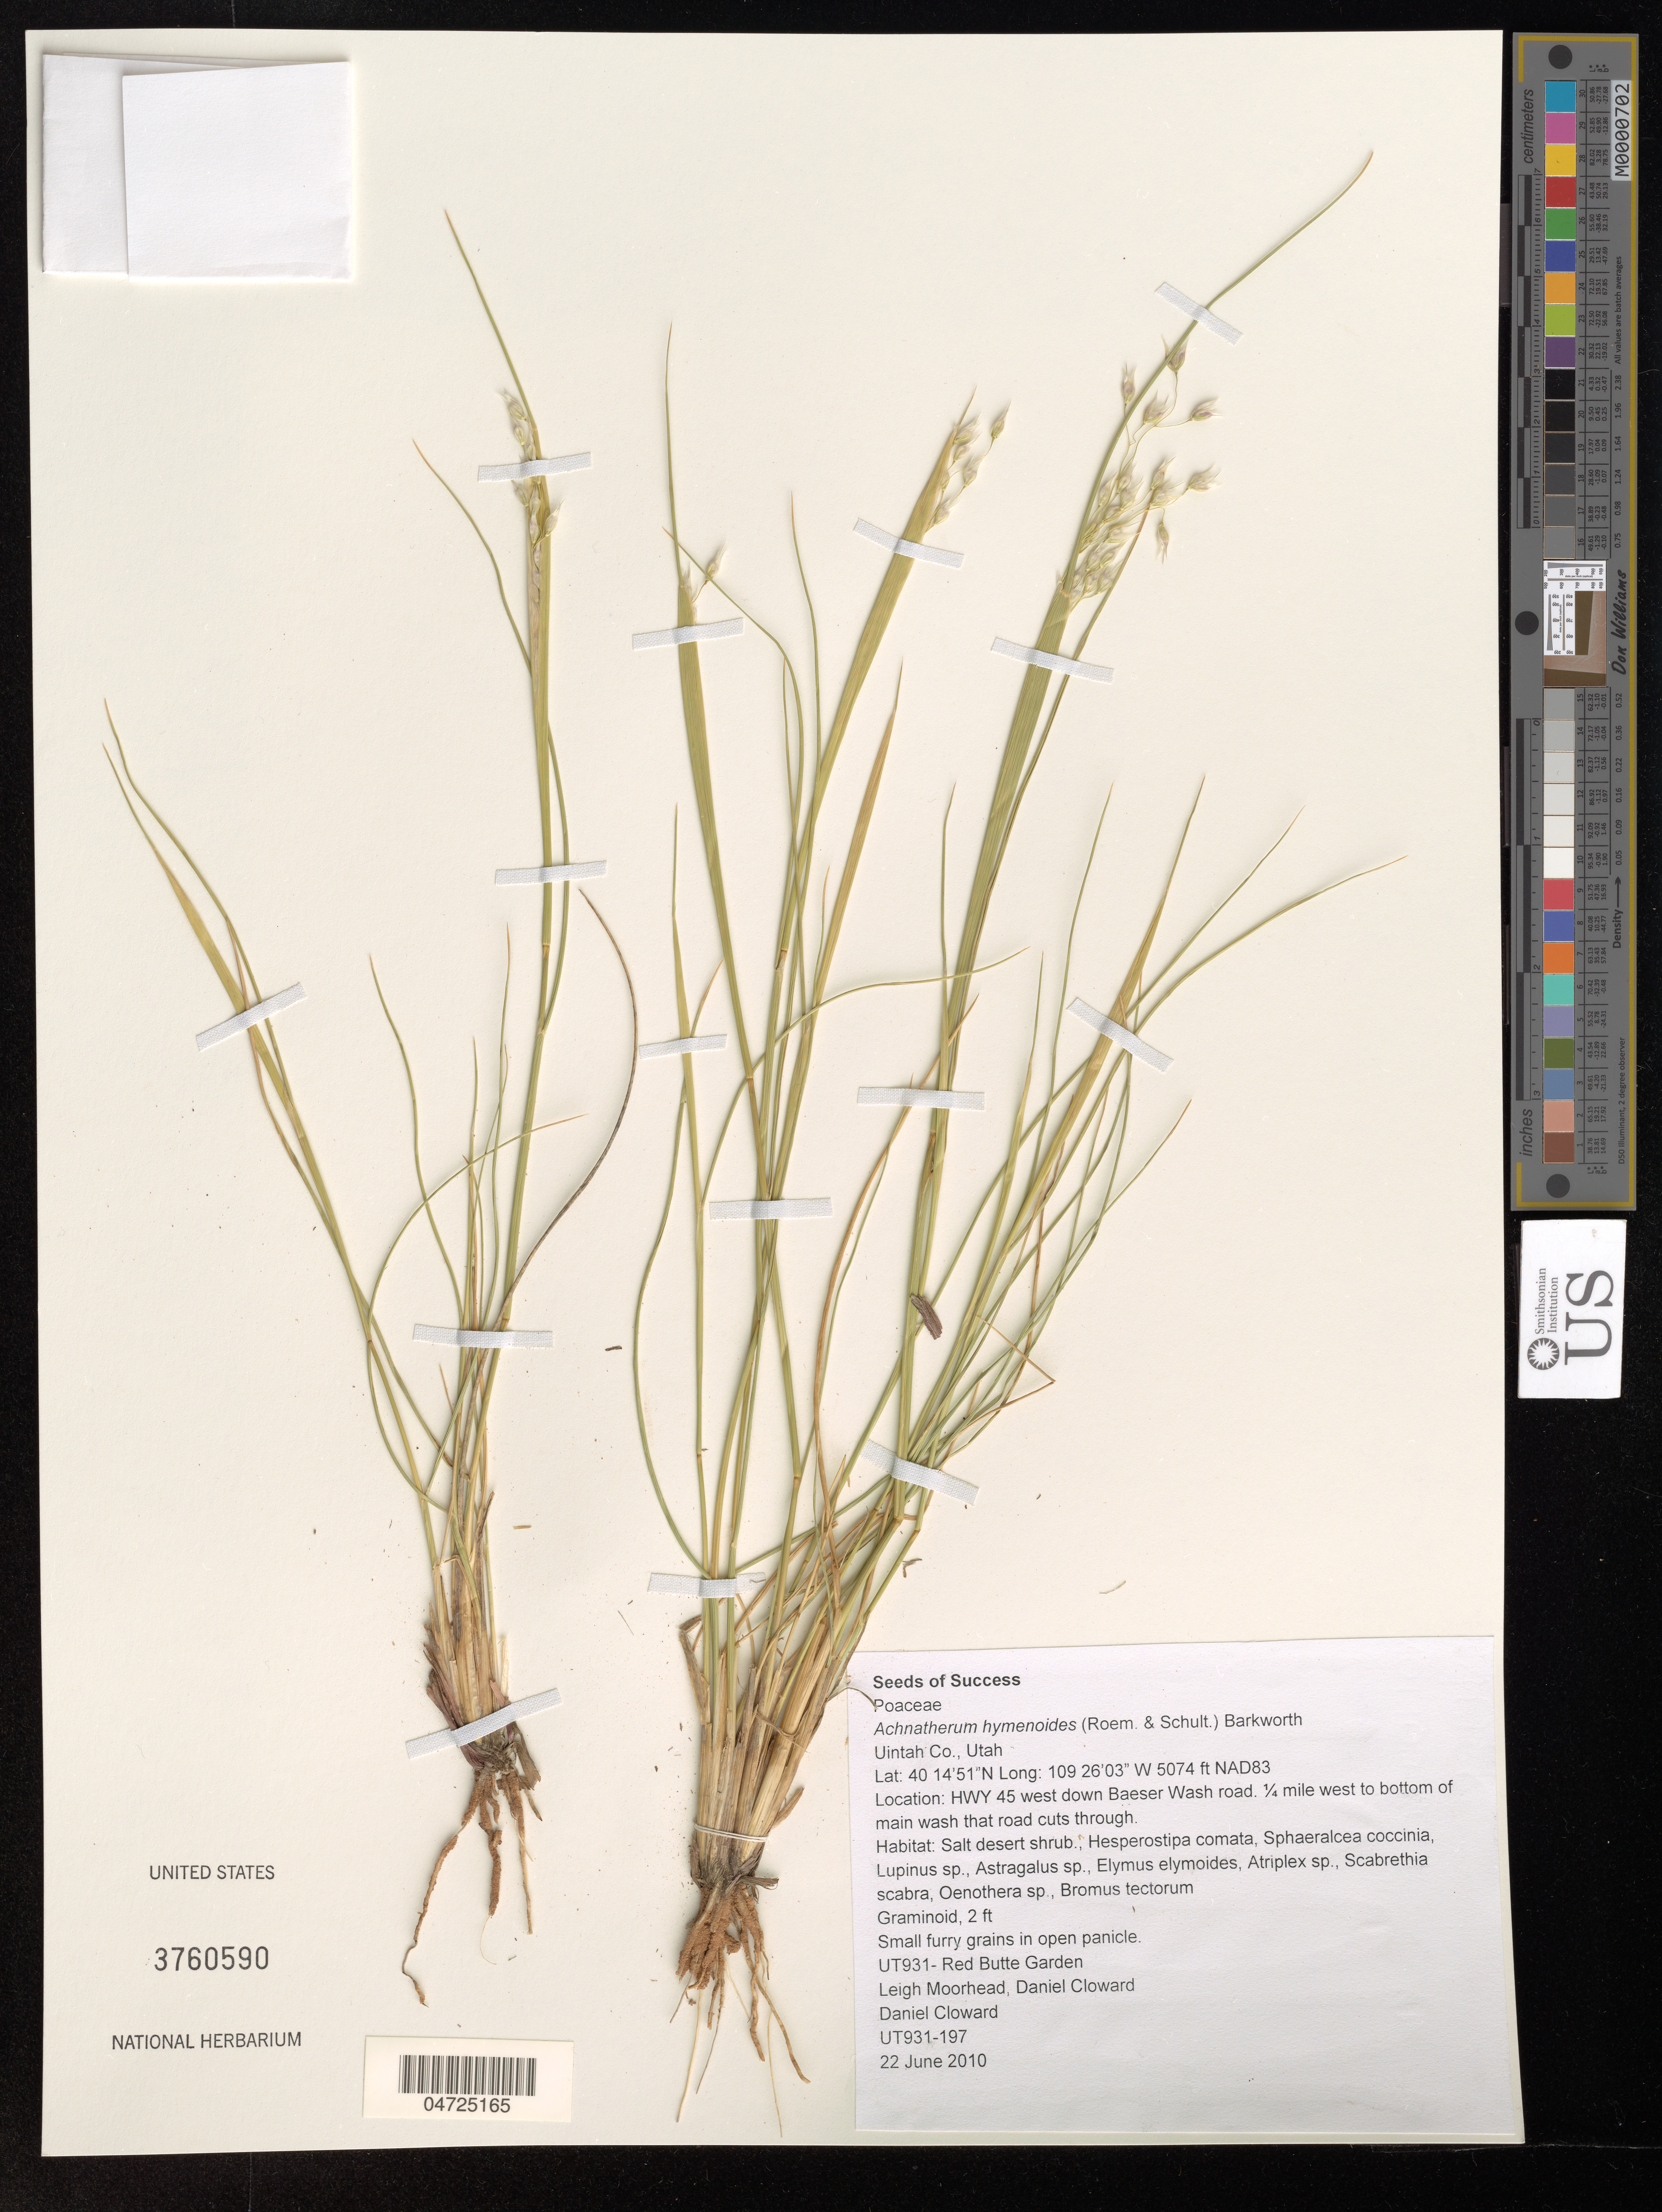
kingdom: Plantae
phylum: Tracheophyta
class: Liliopsida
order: Poales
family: Poaceae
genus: Achnatherum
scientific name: Achnatherum hymenoides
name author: (Roem. & Schult.) Barkworth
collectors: L. Moorhead & D. Cloward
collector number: UT931-197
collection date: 2010-06-22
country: United States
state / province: Utah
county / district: Uintah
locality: Uintah Co. NAD83. HWY 45 west down Baeser Wash road. ¼ mile west to bottom of main wash that road cuts through. Red Butte Garden.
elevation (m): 1547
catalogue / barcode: US 3760590